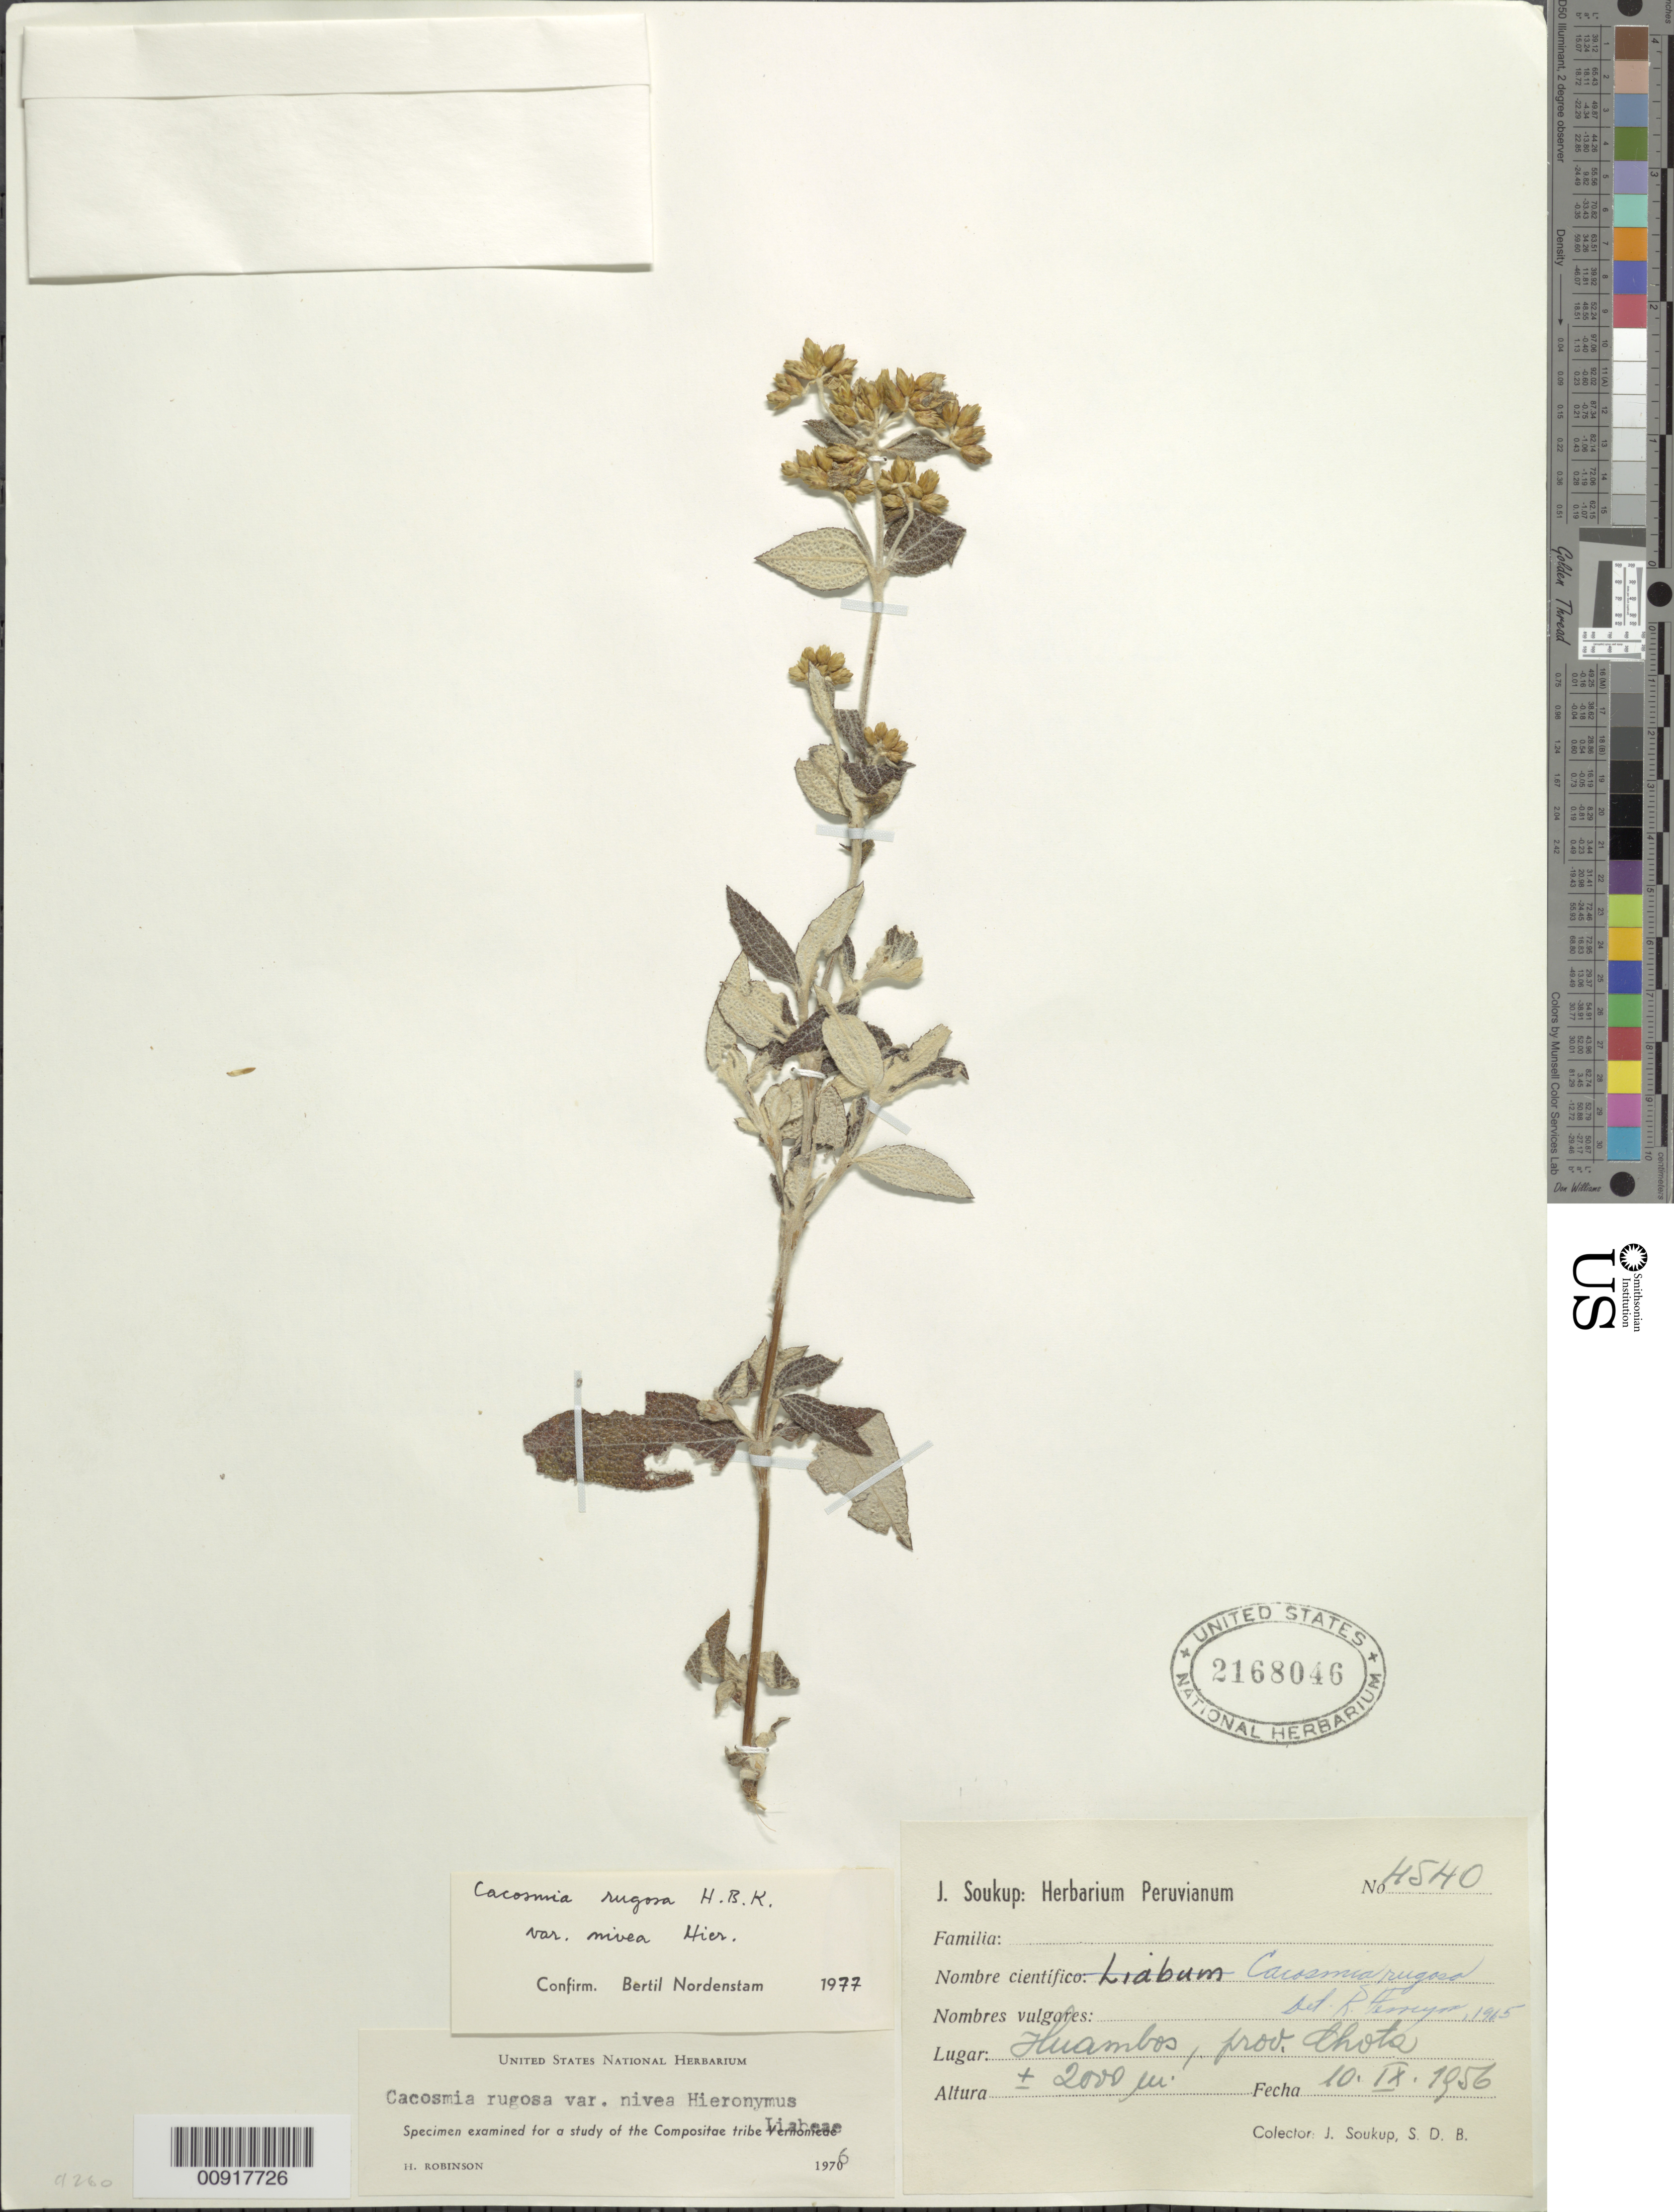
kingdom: Plantae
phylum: Tracheophyta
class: Magnoliopsida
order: Asterales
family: Asteraceae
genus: Cacosmia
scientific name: Cacosmia rugosa var. nivea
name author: Hieron.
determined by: Nordenstam, R. B.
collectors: J. J. Soukup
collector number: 4540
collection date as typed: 10 September 1956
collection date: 1956-09-10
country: Peru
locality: Prov. Chota, Huambos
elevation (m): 2000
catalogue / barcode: US 2168046